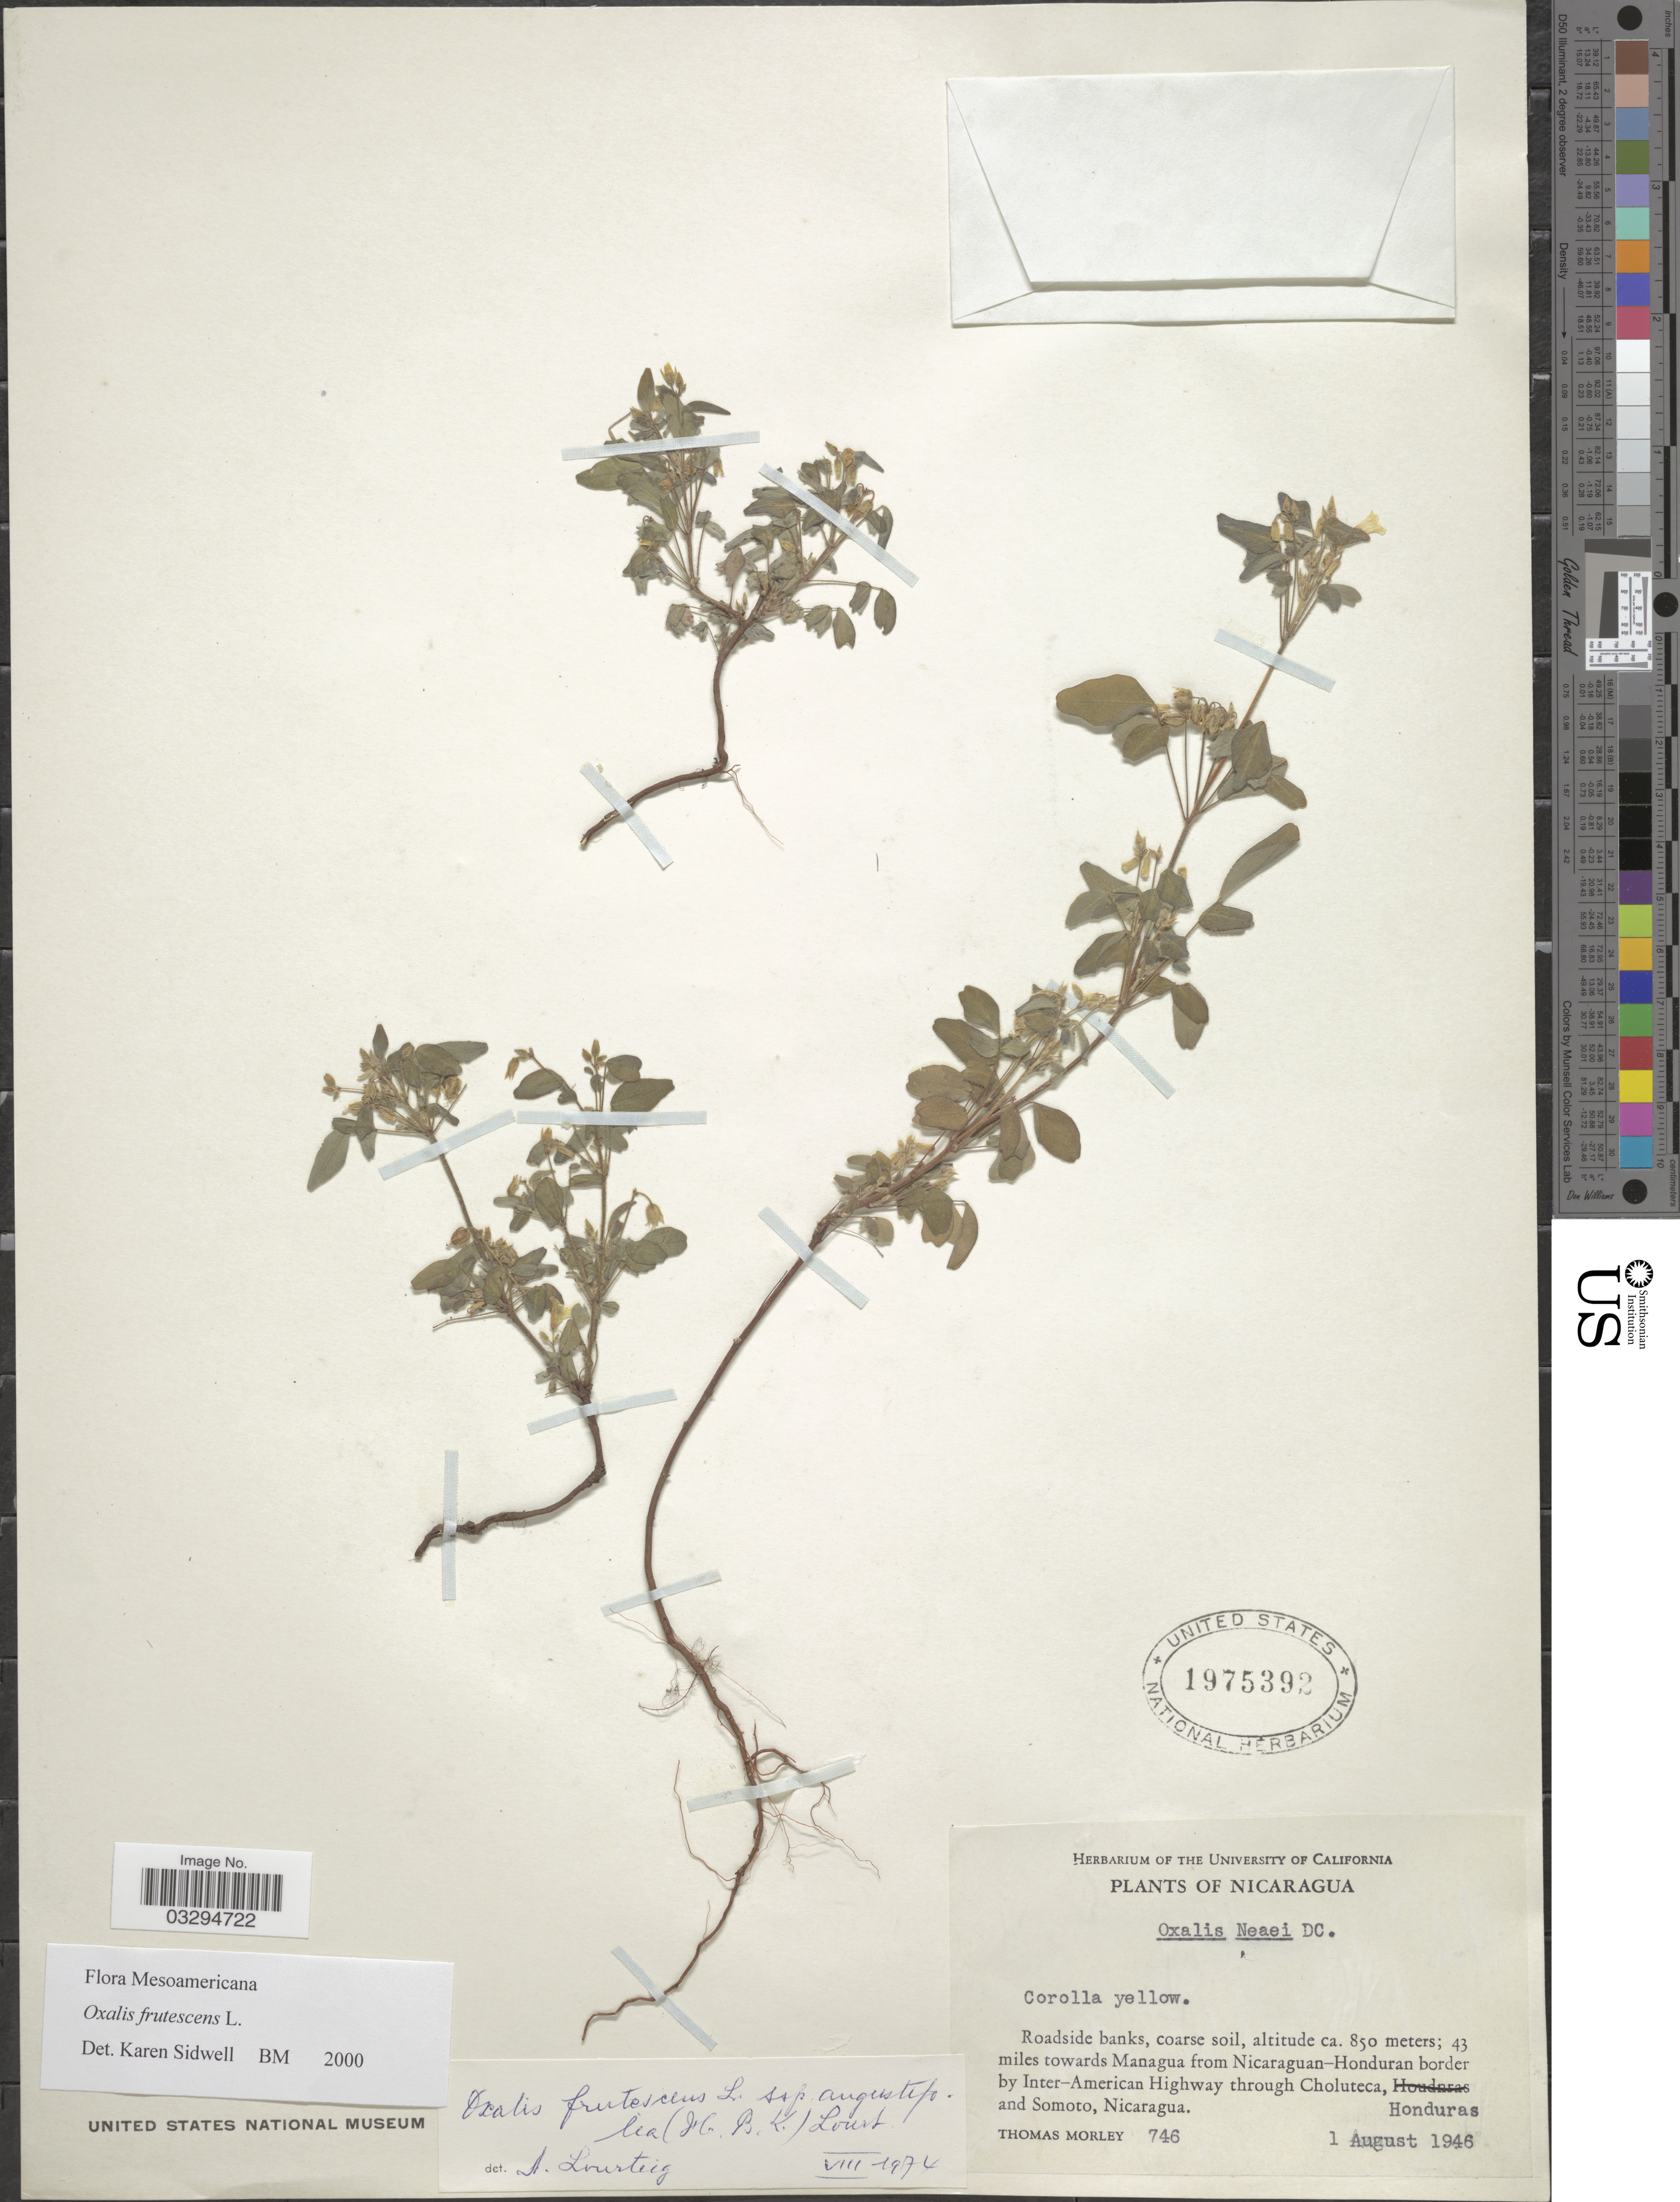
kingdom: Plantae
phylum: Tracheophyta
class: Magnoliopsida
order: Oxalidales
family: Oxalidaceae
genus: Oxalis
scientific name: Oxalis frutescens subsp. angustifolia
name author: (Kunth) Lourteig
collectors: T. Morley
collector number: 746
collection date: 1946-08-01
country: Nicaragua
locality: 43 miles towards Managua from Nicaraguan-Honduran border by Inter-American Highway through Choluteca, Honduras and Somoto.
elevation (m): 850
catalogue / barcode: US 1975392